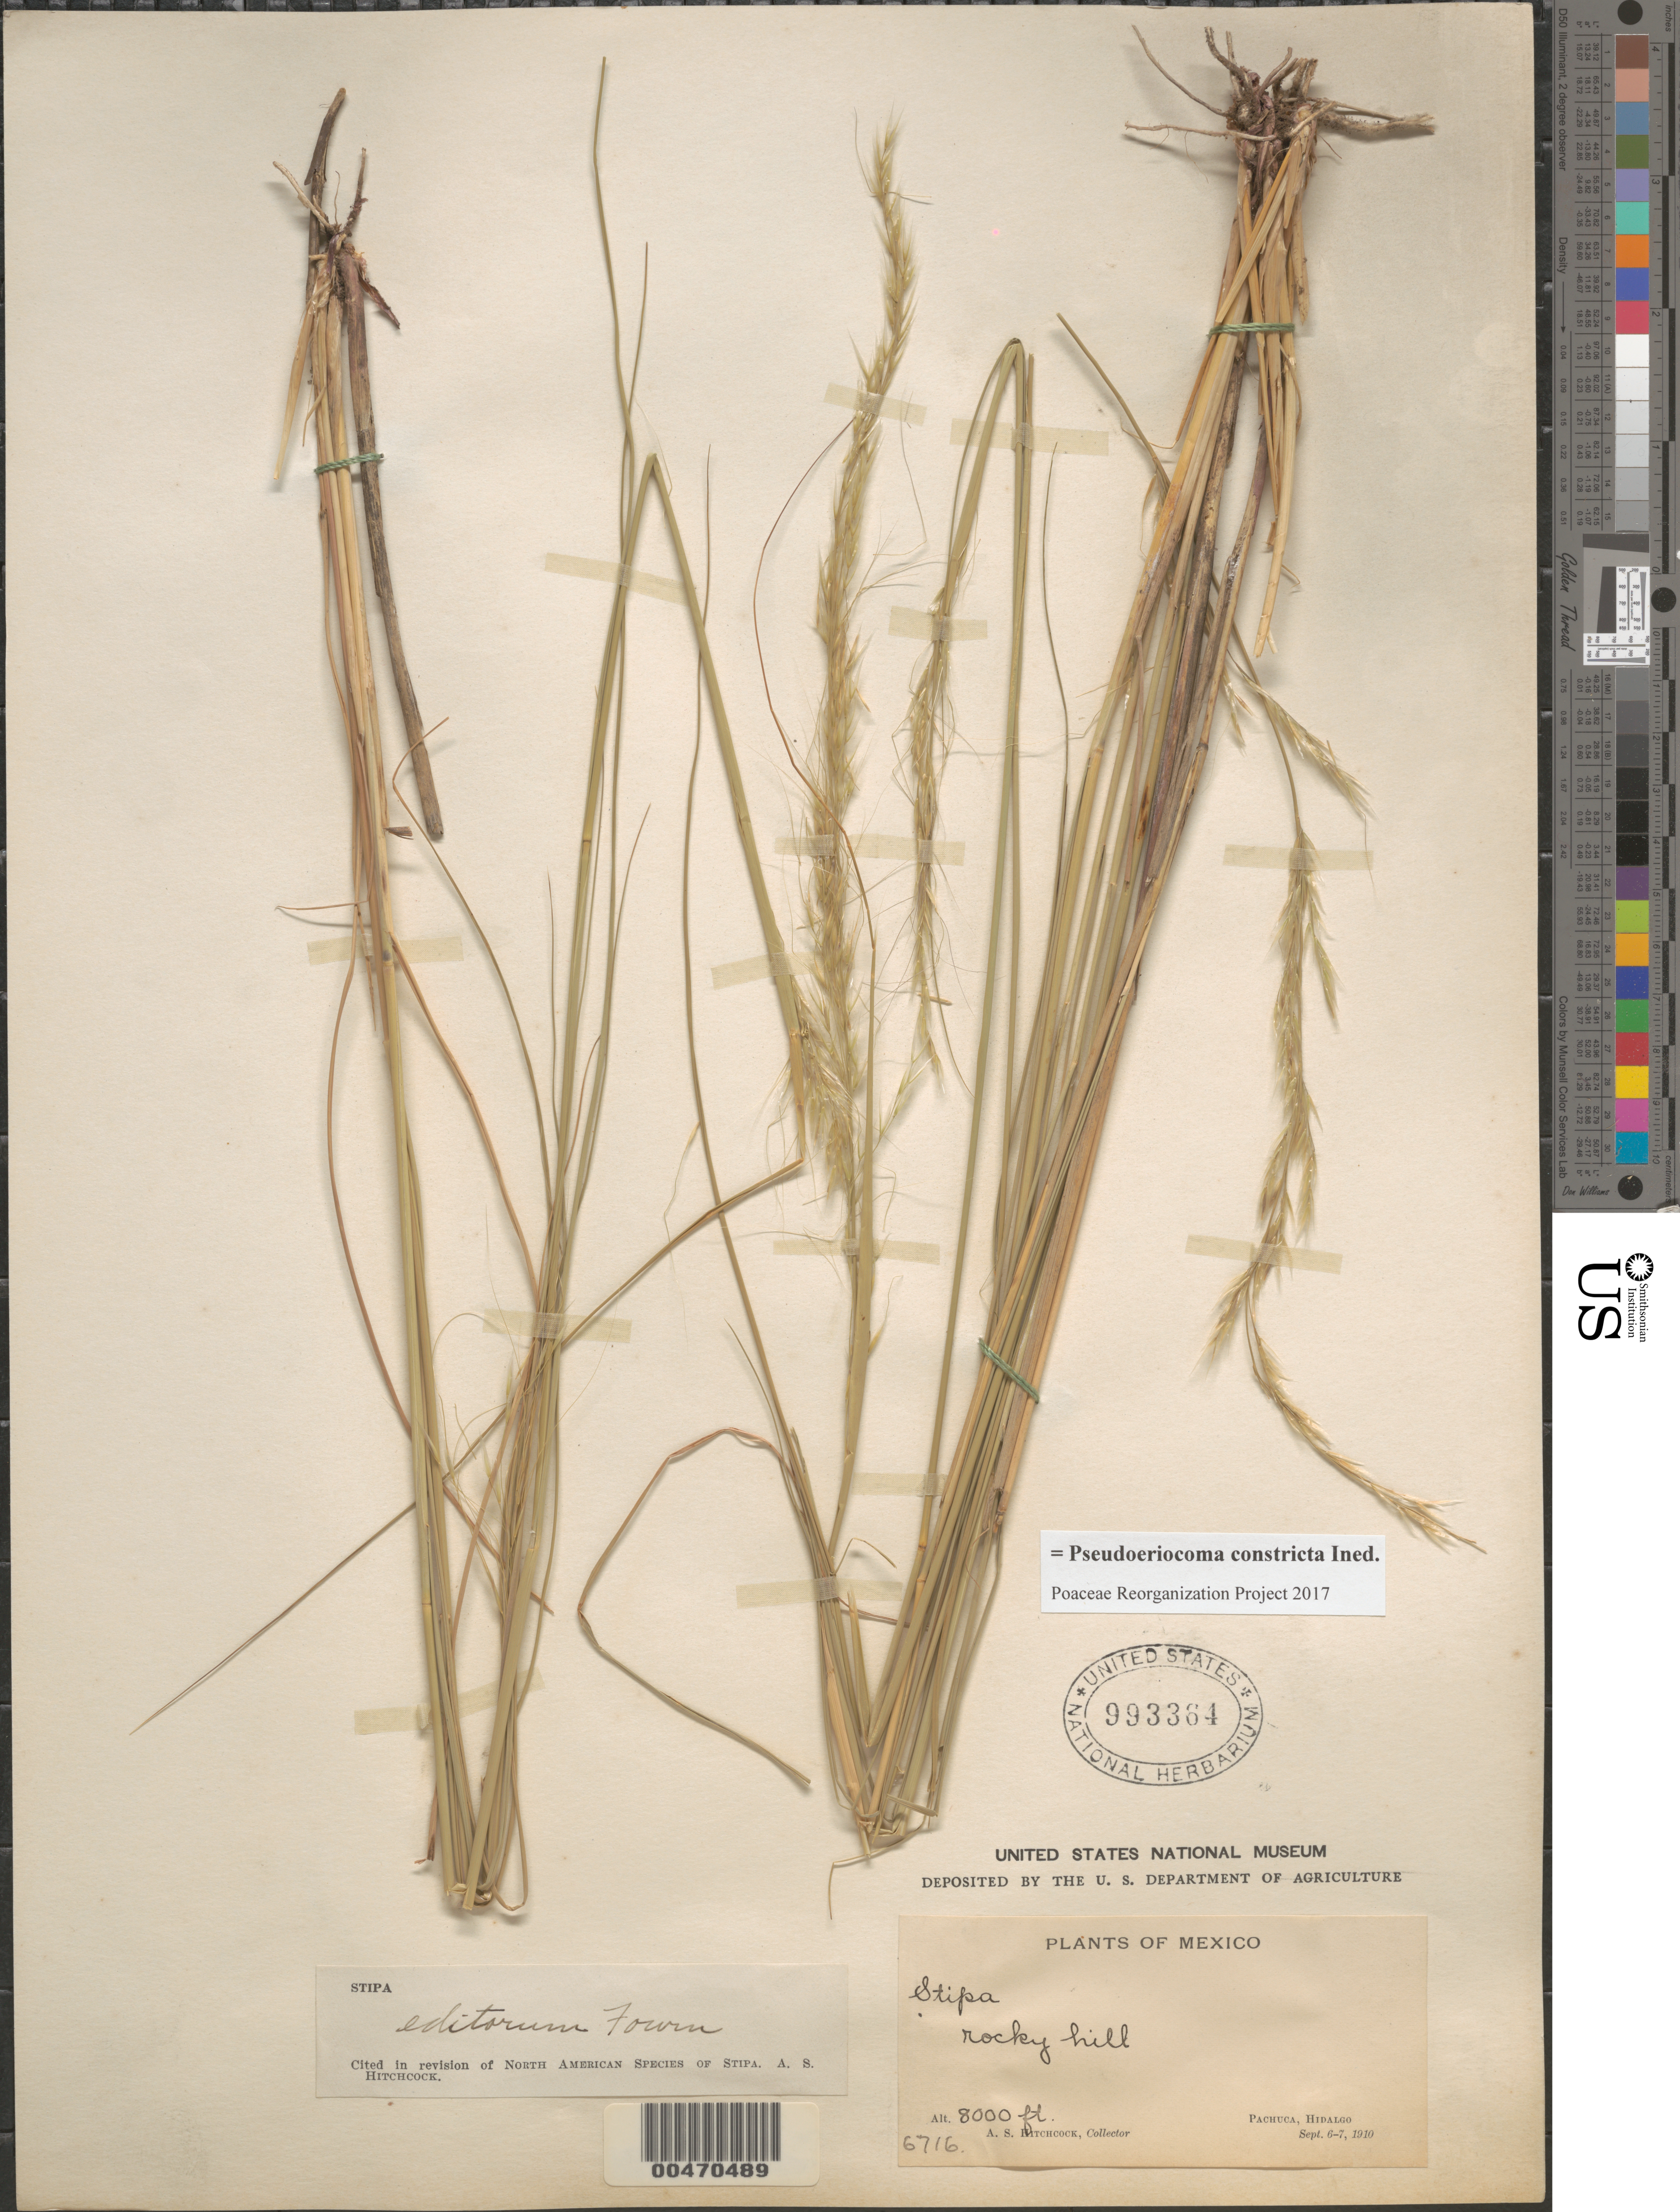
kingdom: Plantae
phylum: Tracheophyta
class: Liliopsida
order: Poales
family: Poaceae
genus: Pseudoeriocoma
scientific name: Pseudoeriocoma constricta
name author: (Kunth) Romasch.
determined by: Poaceae Reorganization Project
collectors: A. S. Hitchcock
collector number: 6716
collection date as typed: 6 Sep 1910 to 7 Sep 1910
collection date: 1910-09-06/1910-09-07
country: Mexico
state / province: Hidalgo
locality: Pachuca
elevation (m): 2438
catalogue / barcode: US 993364